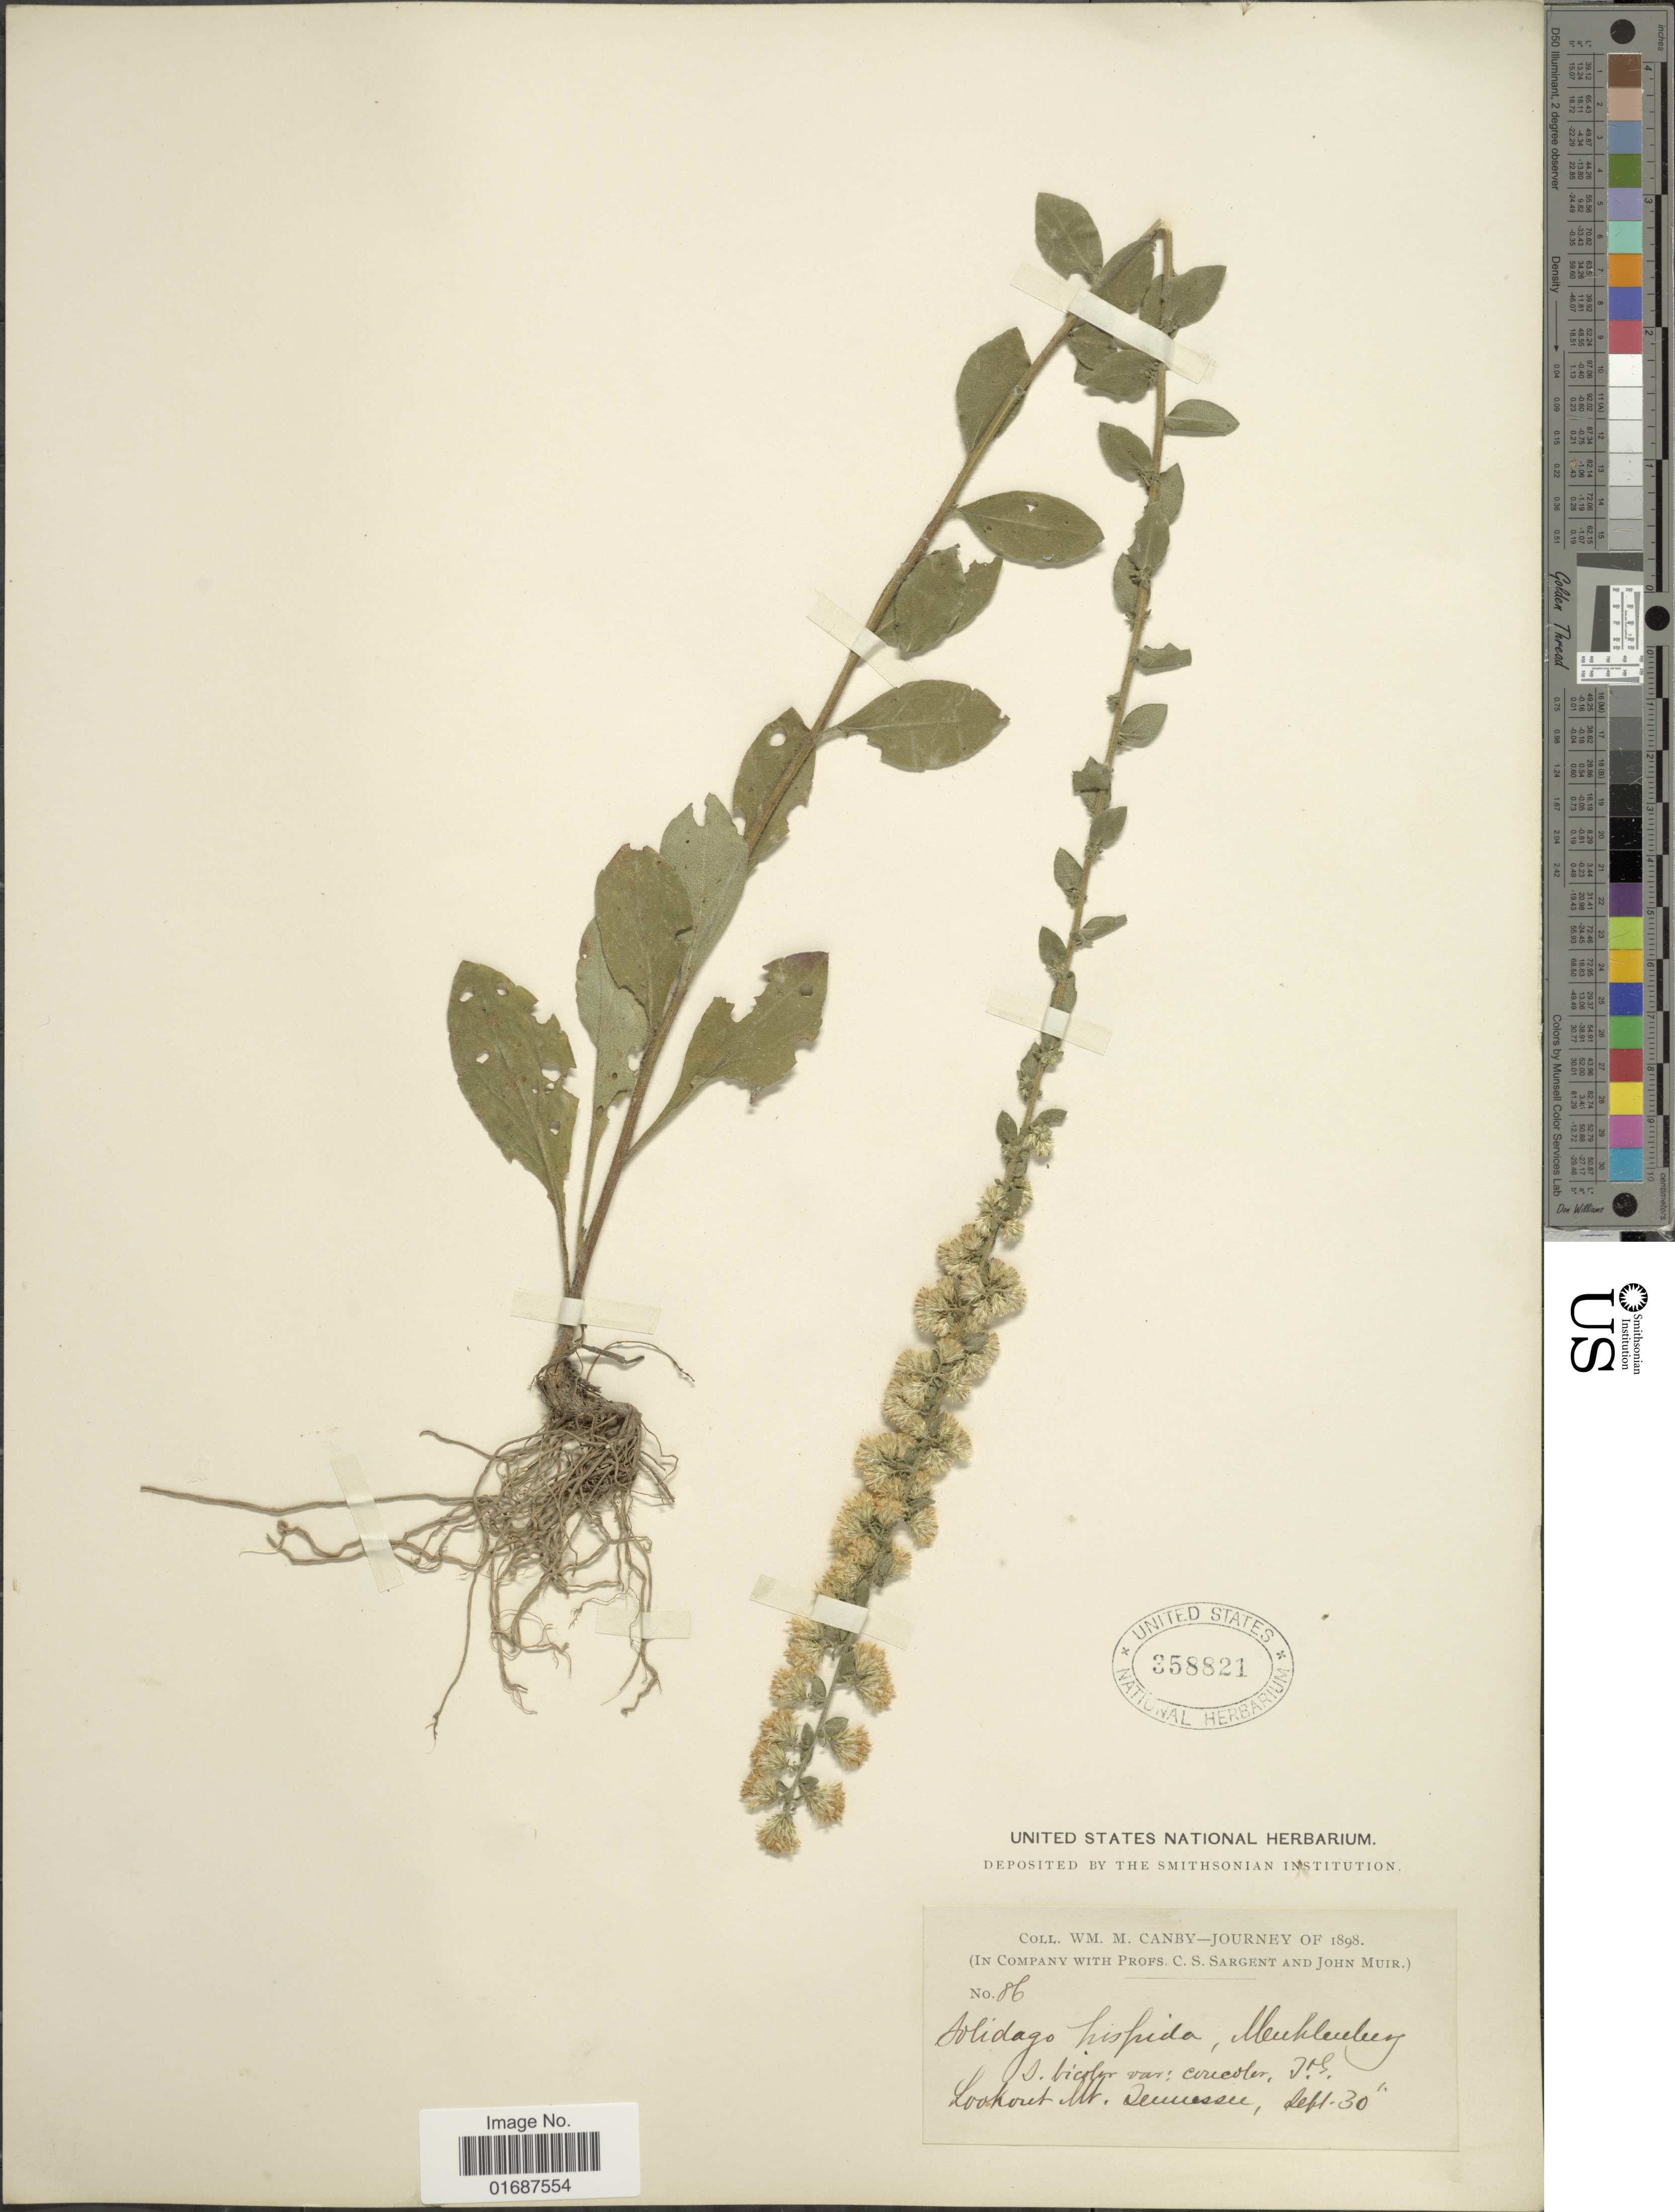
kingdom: Plantae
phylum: Tracheophyta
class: Magnoliopsida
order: Asterales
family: Asteraceae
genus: Solidago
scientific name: Solidago hispida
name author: Muhl. ex Willd.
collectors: W. M. Canby, C. S. Sargent & J. Muir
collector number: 86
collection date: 1898-09-30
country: United States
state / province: Tennessee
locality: Lookout Mt.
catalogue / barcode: US 358821